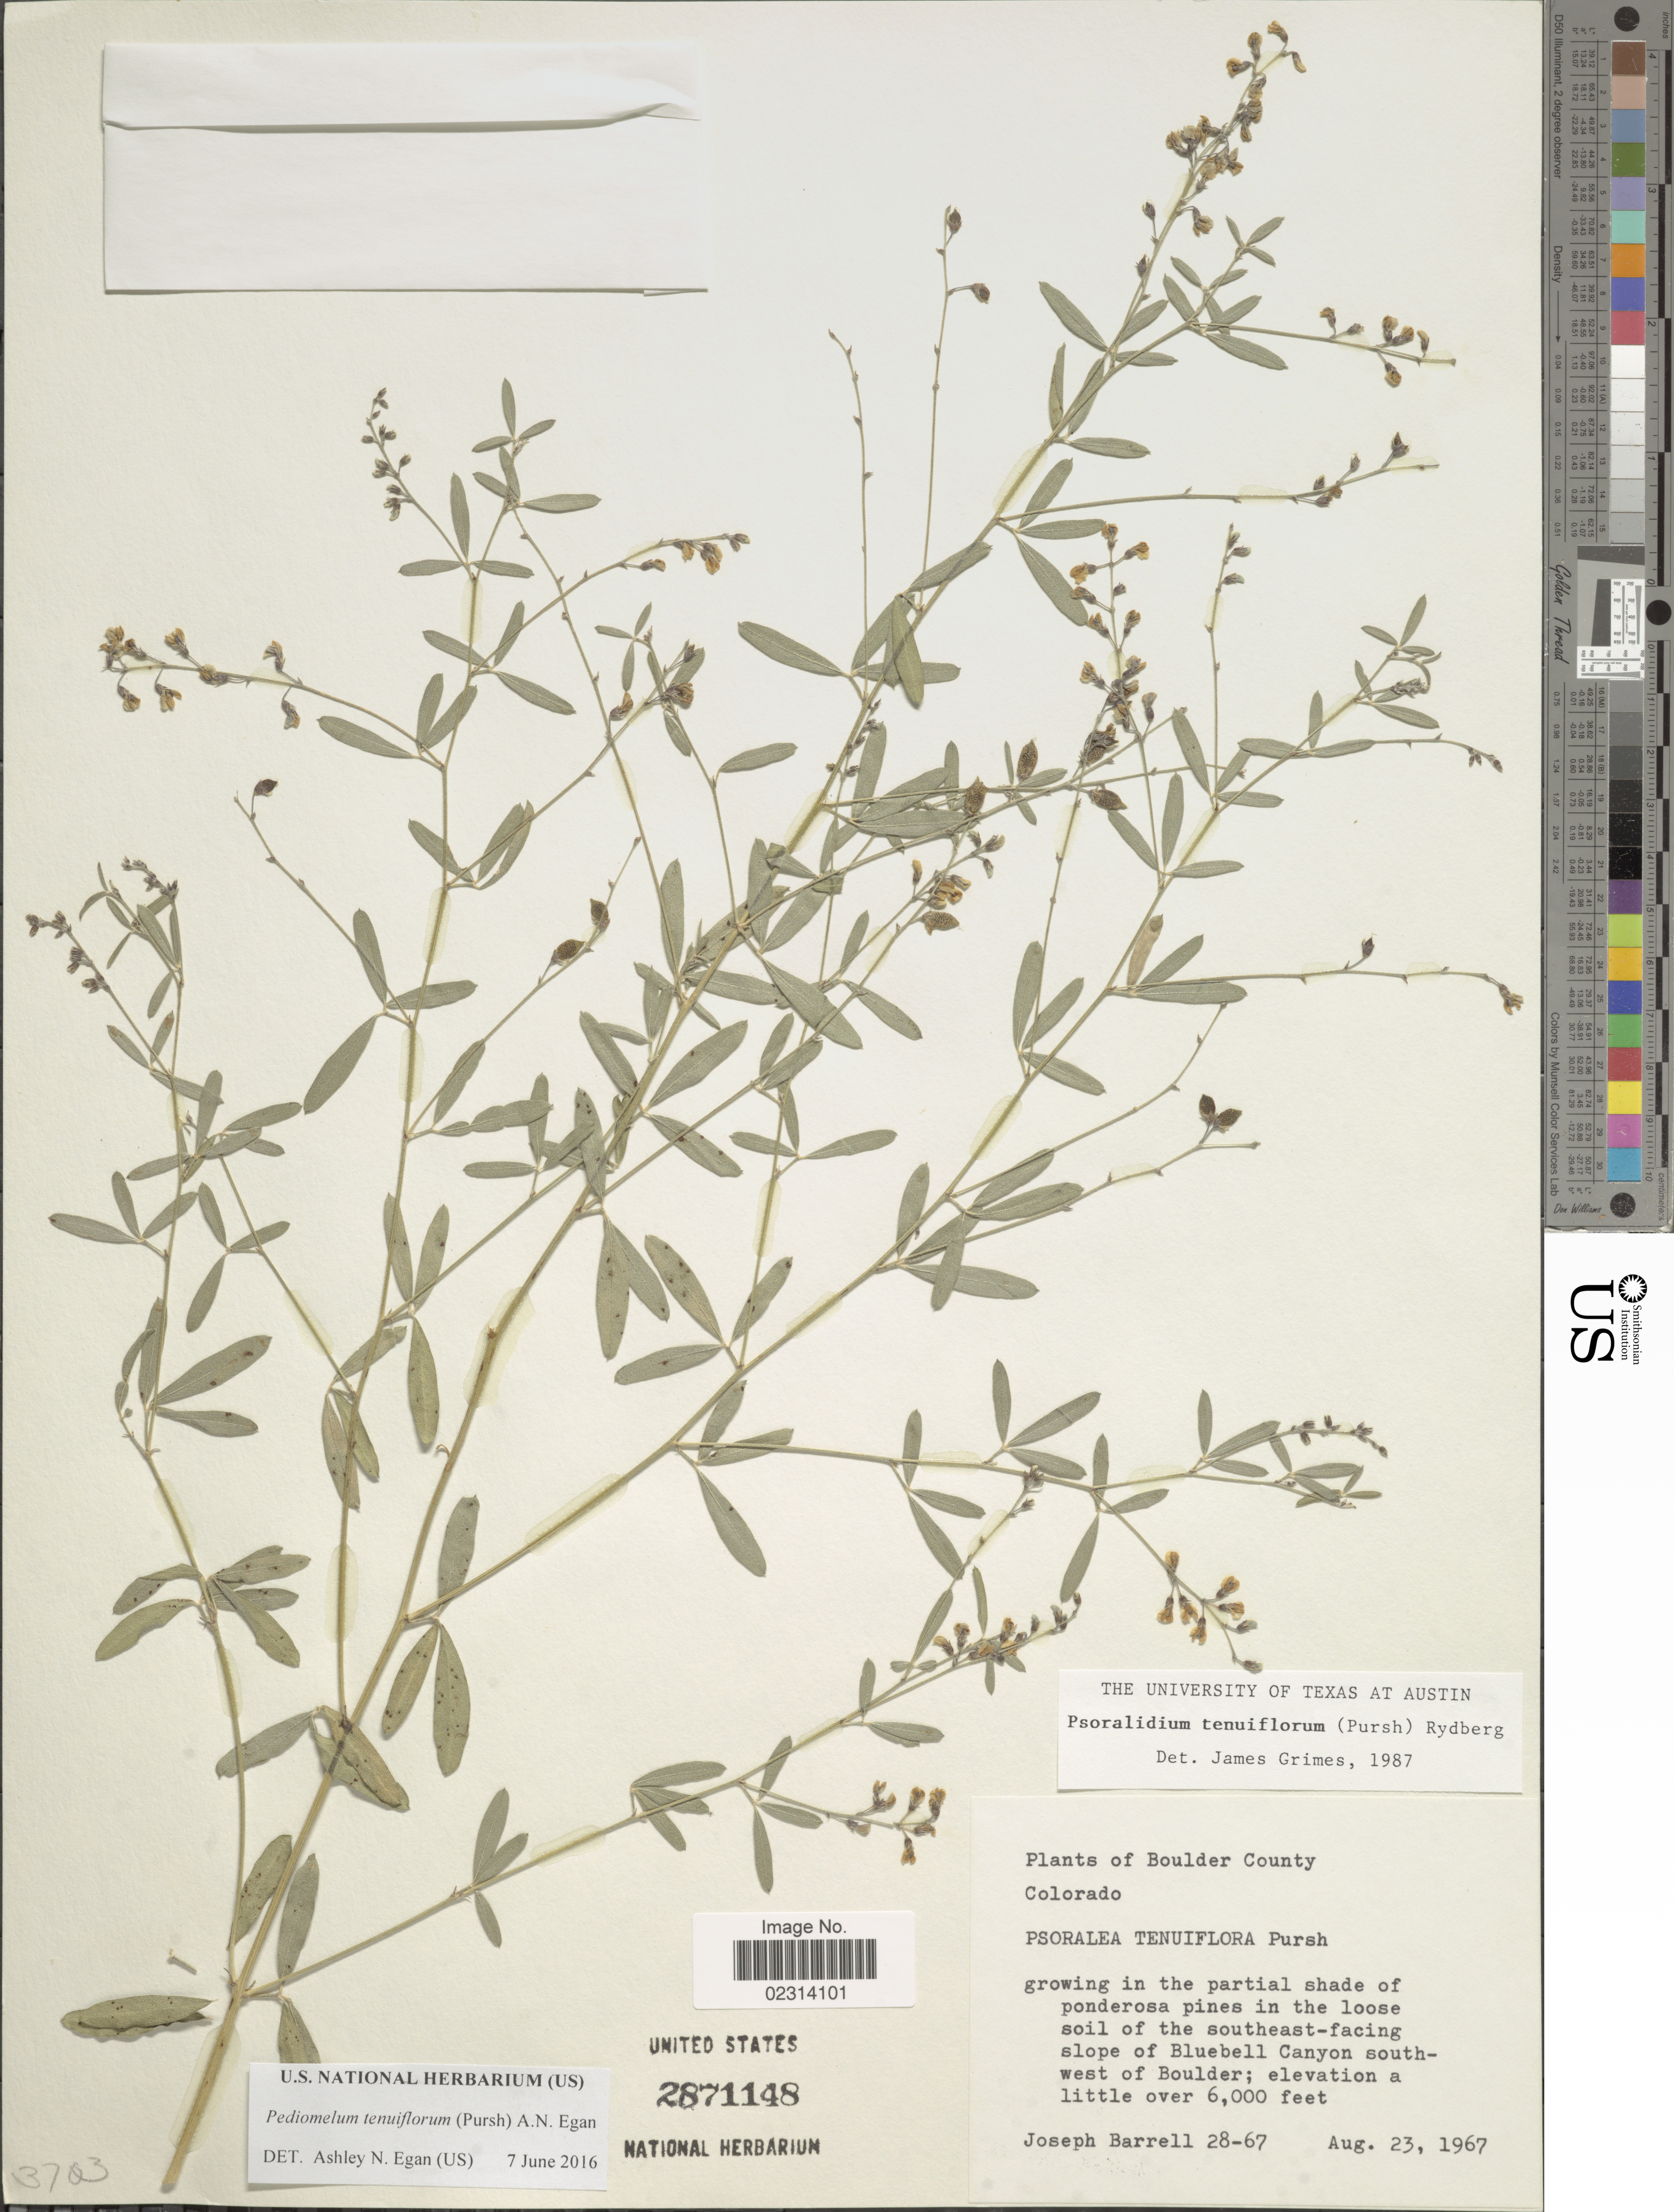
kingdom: Plantae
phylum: Tracheophyta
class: Magnoliopsida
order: Fabales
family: Fabaceae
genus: Psoralidium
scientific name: Psoralidium tenuiflorum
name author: (Pursh) Rydb.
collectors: J. Barrell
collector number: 28-67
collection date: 1967-08-23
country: United States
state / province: Colorado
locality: Boulder County, The southeast-facing slope of Bluebell Canyon southwest of Boulder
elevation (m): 1829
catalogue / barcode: US 2871148